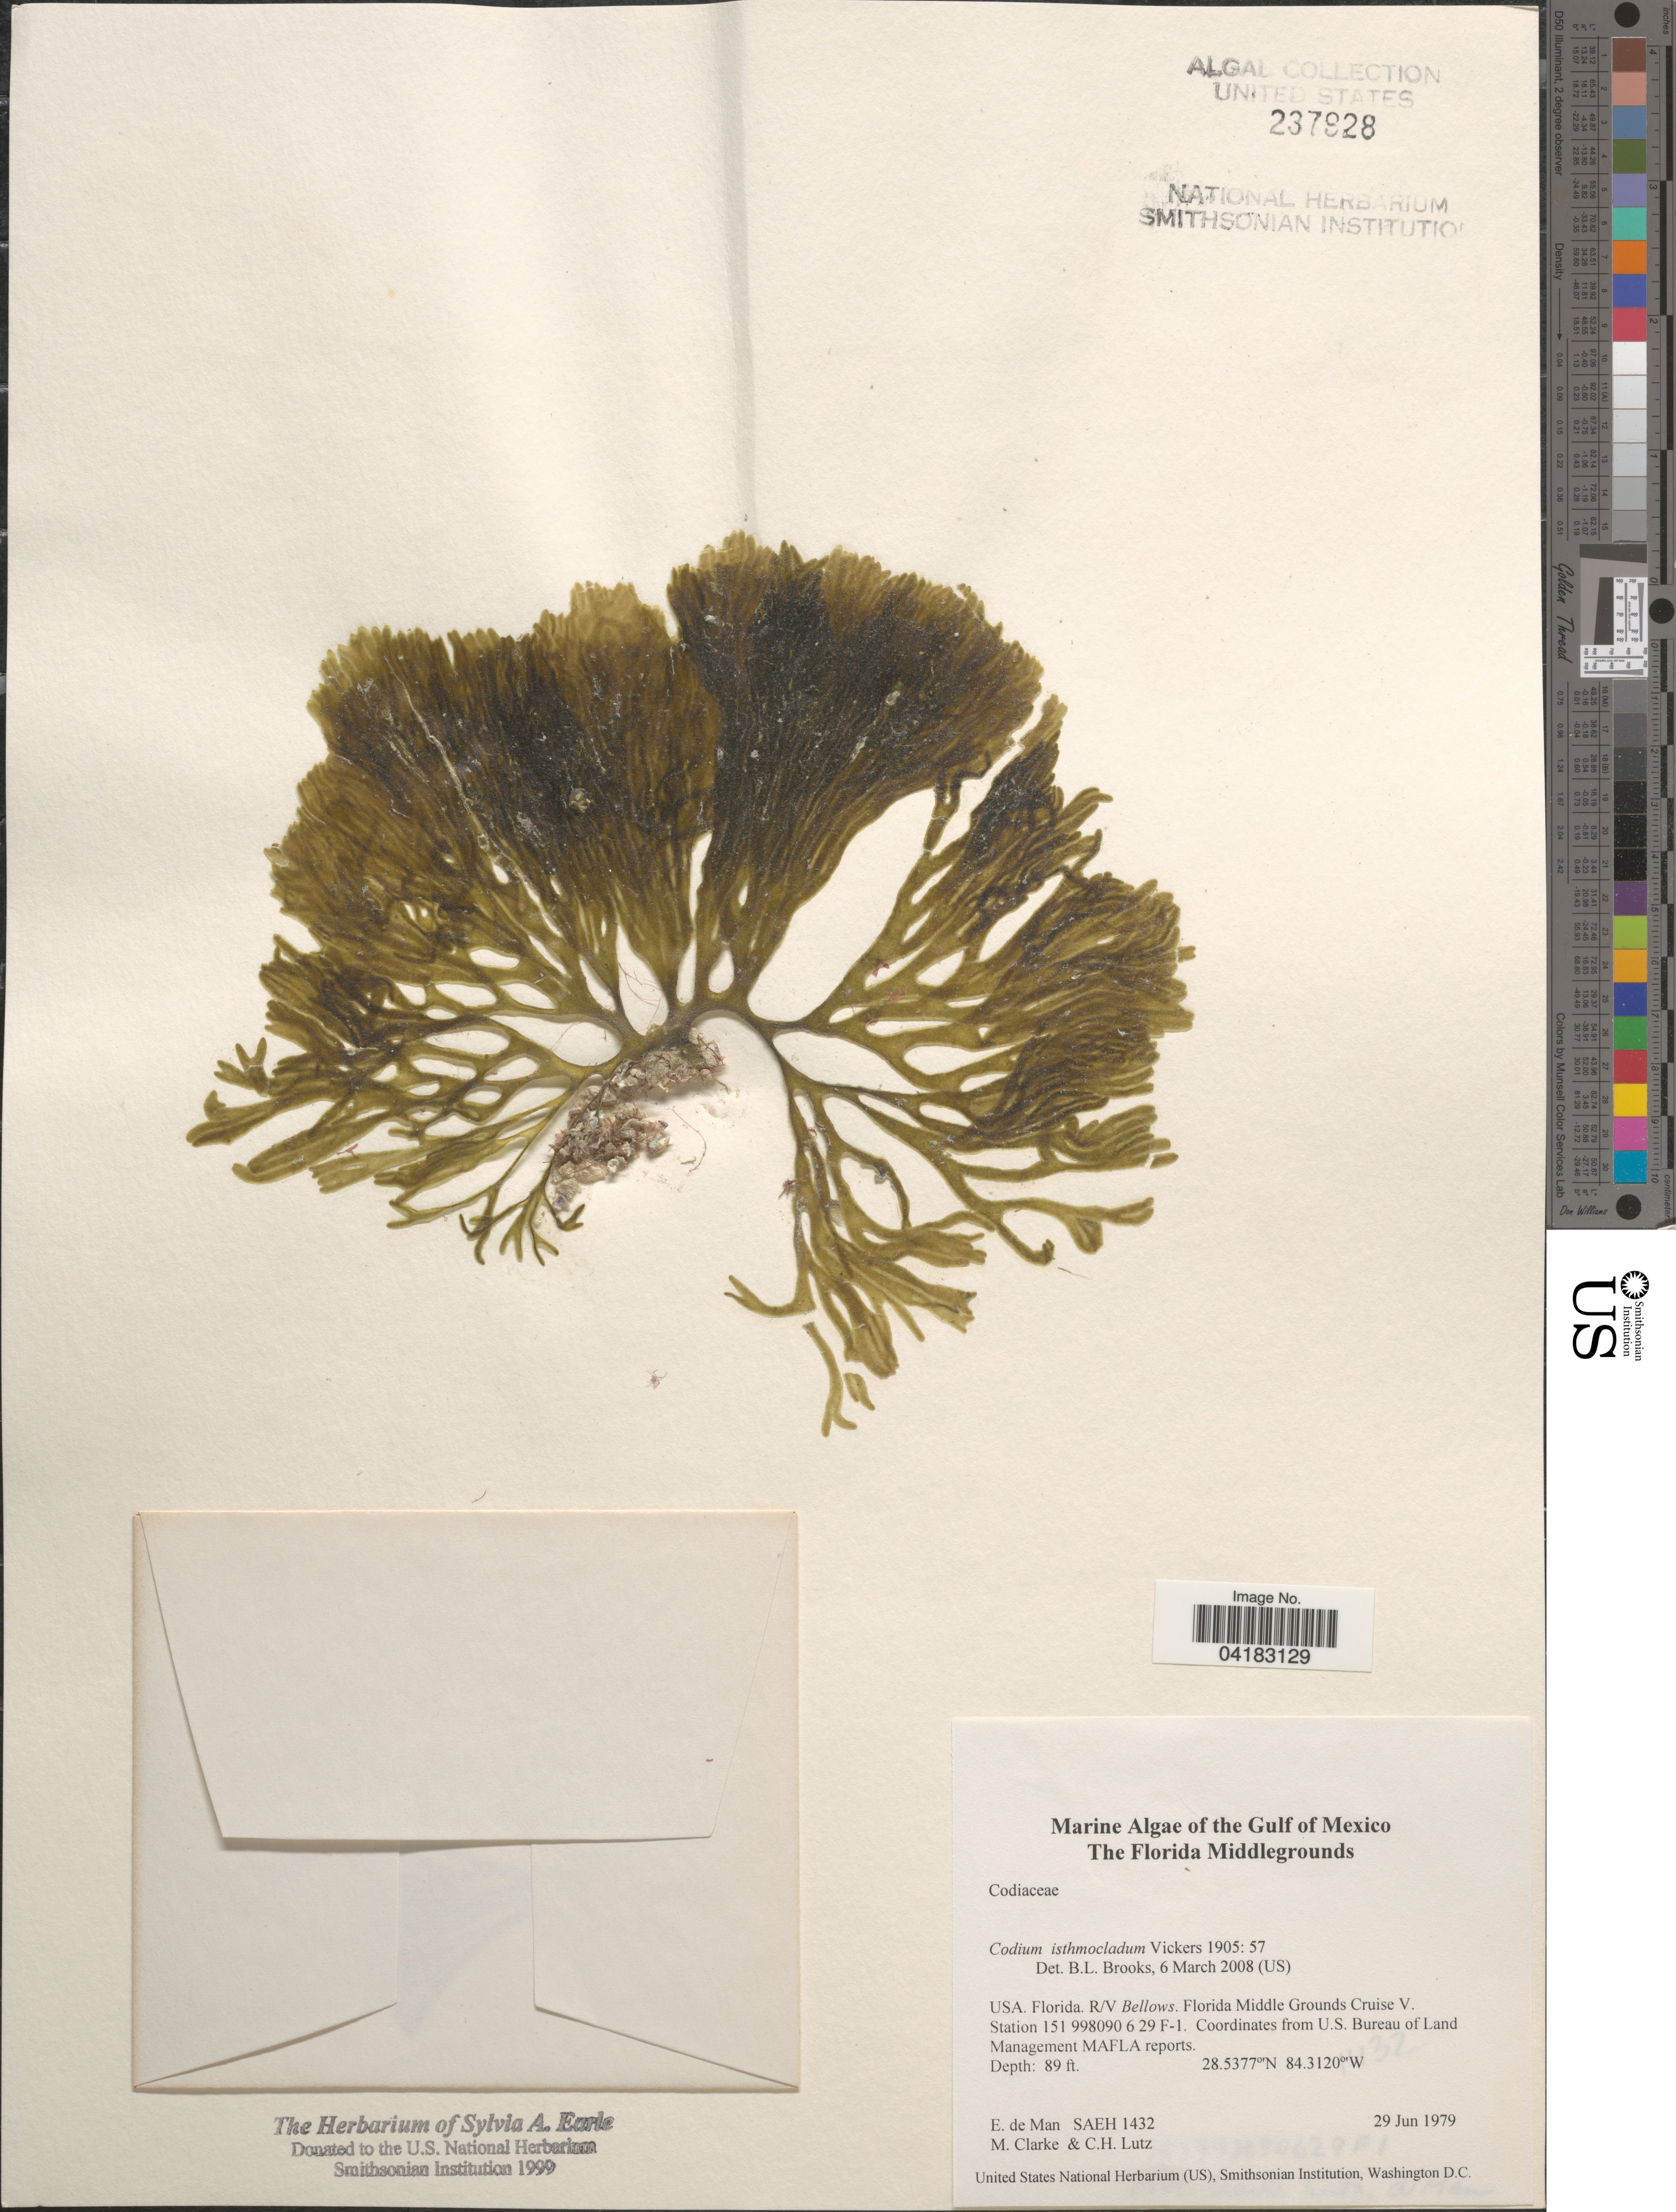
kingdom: Plantae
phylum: Chlorophyta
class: Ulvophyceae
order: Bryopsidales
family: Codiaceae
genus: Codium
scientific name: Codium isthmocladum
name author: Vickers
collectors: E. de Man, M. Clarke & C. Lutz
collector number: SAEH1432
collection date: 1979-06-29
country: United States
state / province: Florida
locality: Gulf of Mexico. R/V Bellows. Florida Middle Grounds Cruise V. Station 151 998090 6 29 F-1.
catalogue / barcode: US 237928